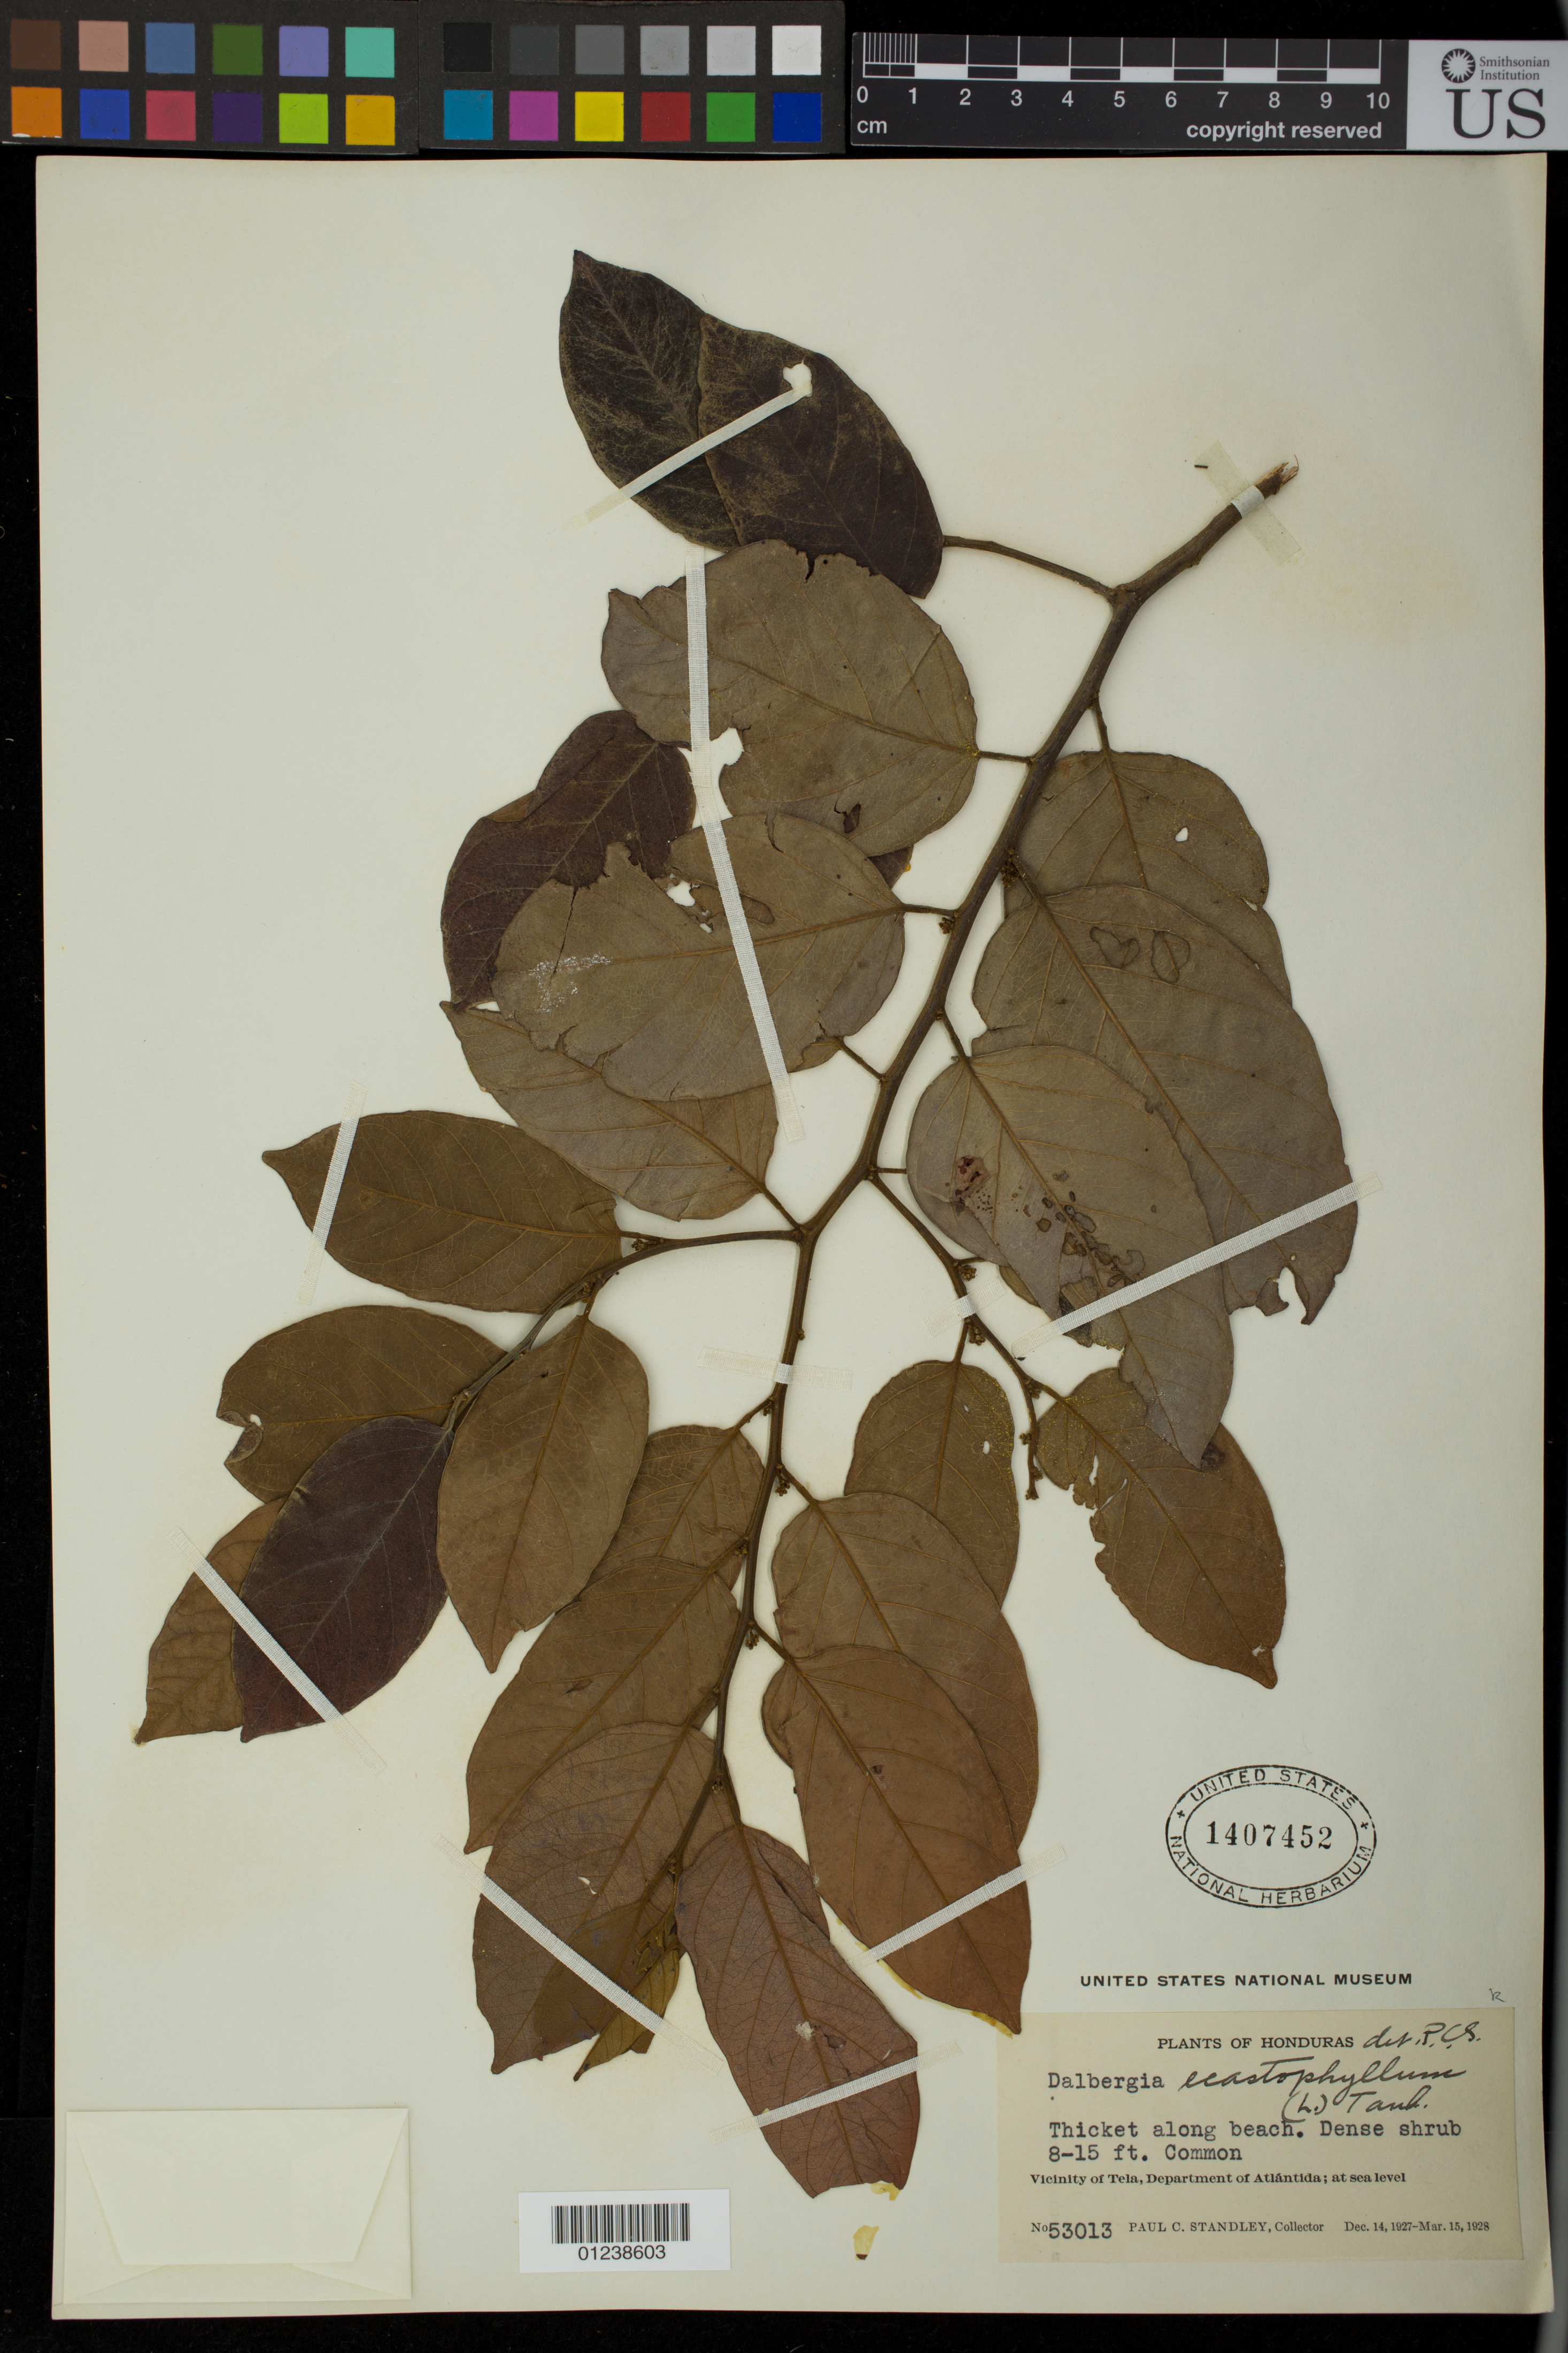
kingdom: Plantae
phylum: Tracheophyta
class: Magnoliopsida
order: Fabales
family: Fabaceae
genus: Dalbergia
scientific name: Dalbergia ecastaphyllum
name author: (L.) Taub.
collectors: P. C. Standley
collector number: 53013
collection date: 1927-12-14/1928-03-15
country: Honduras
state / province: Atlántida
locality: Thicket along beach. Dense shrub. Vicinity of Tela, Department of Atlantida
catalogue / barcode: US 1407452